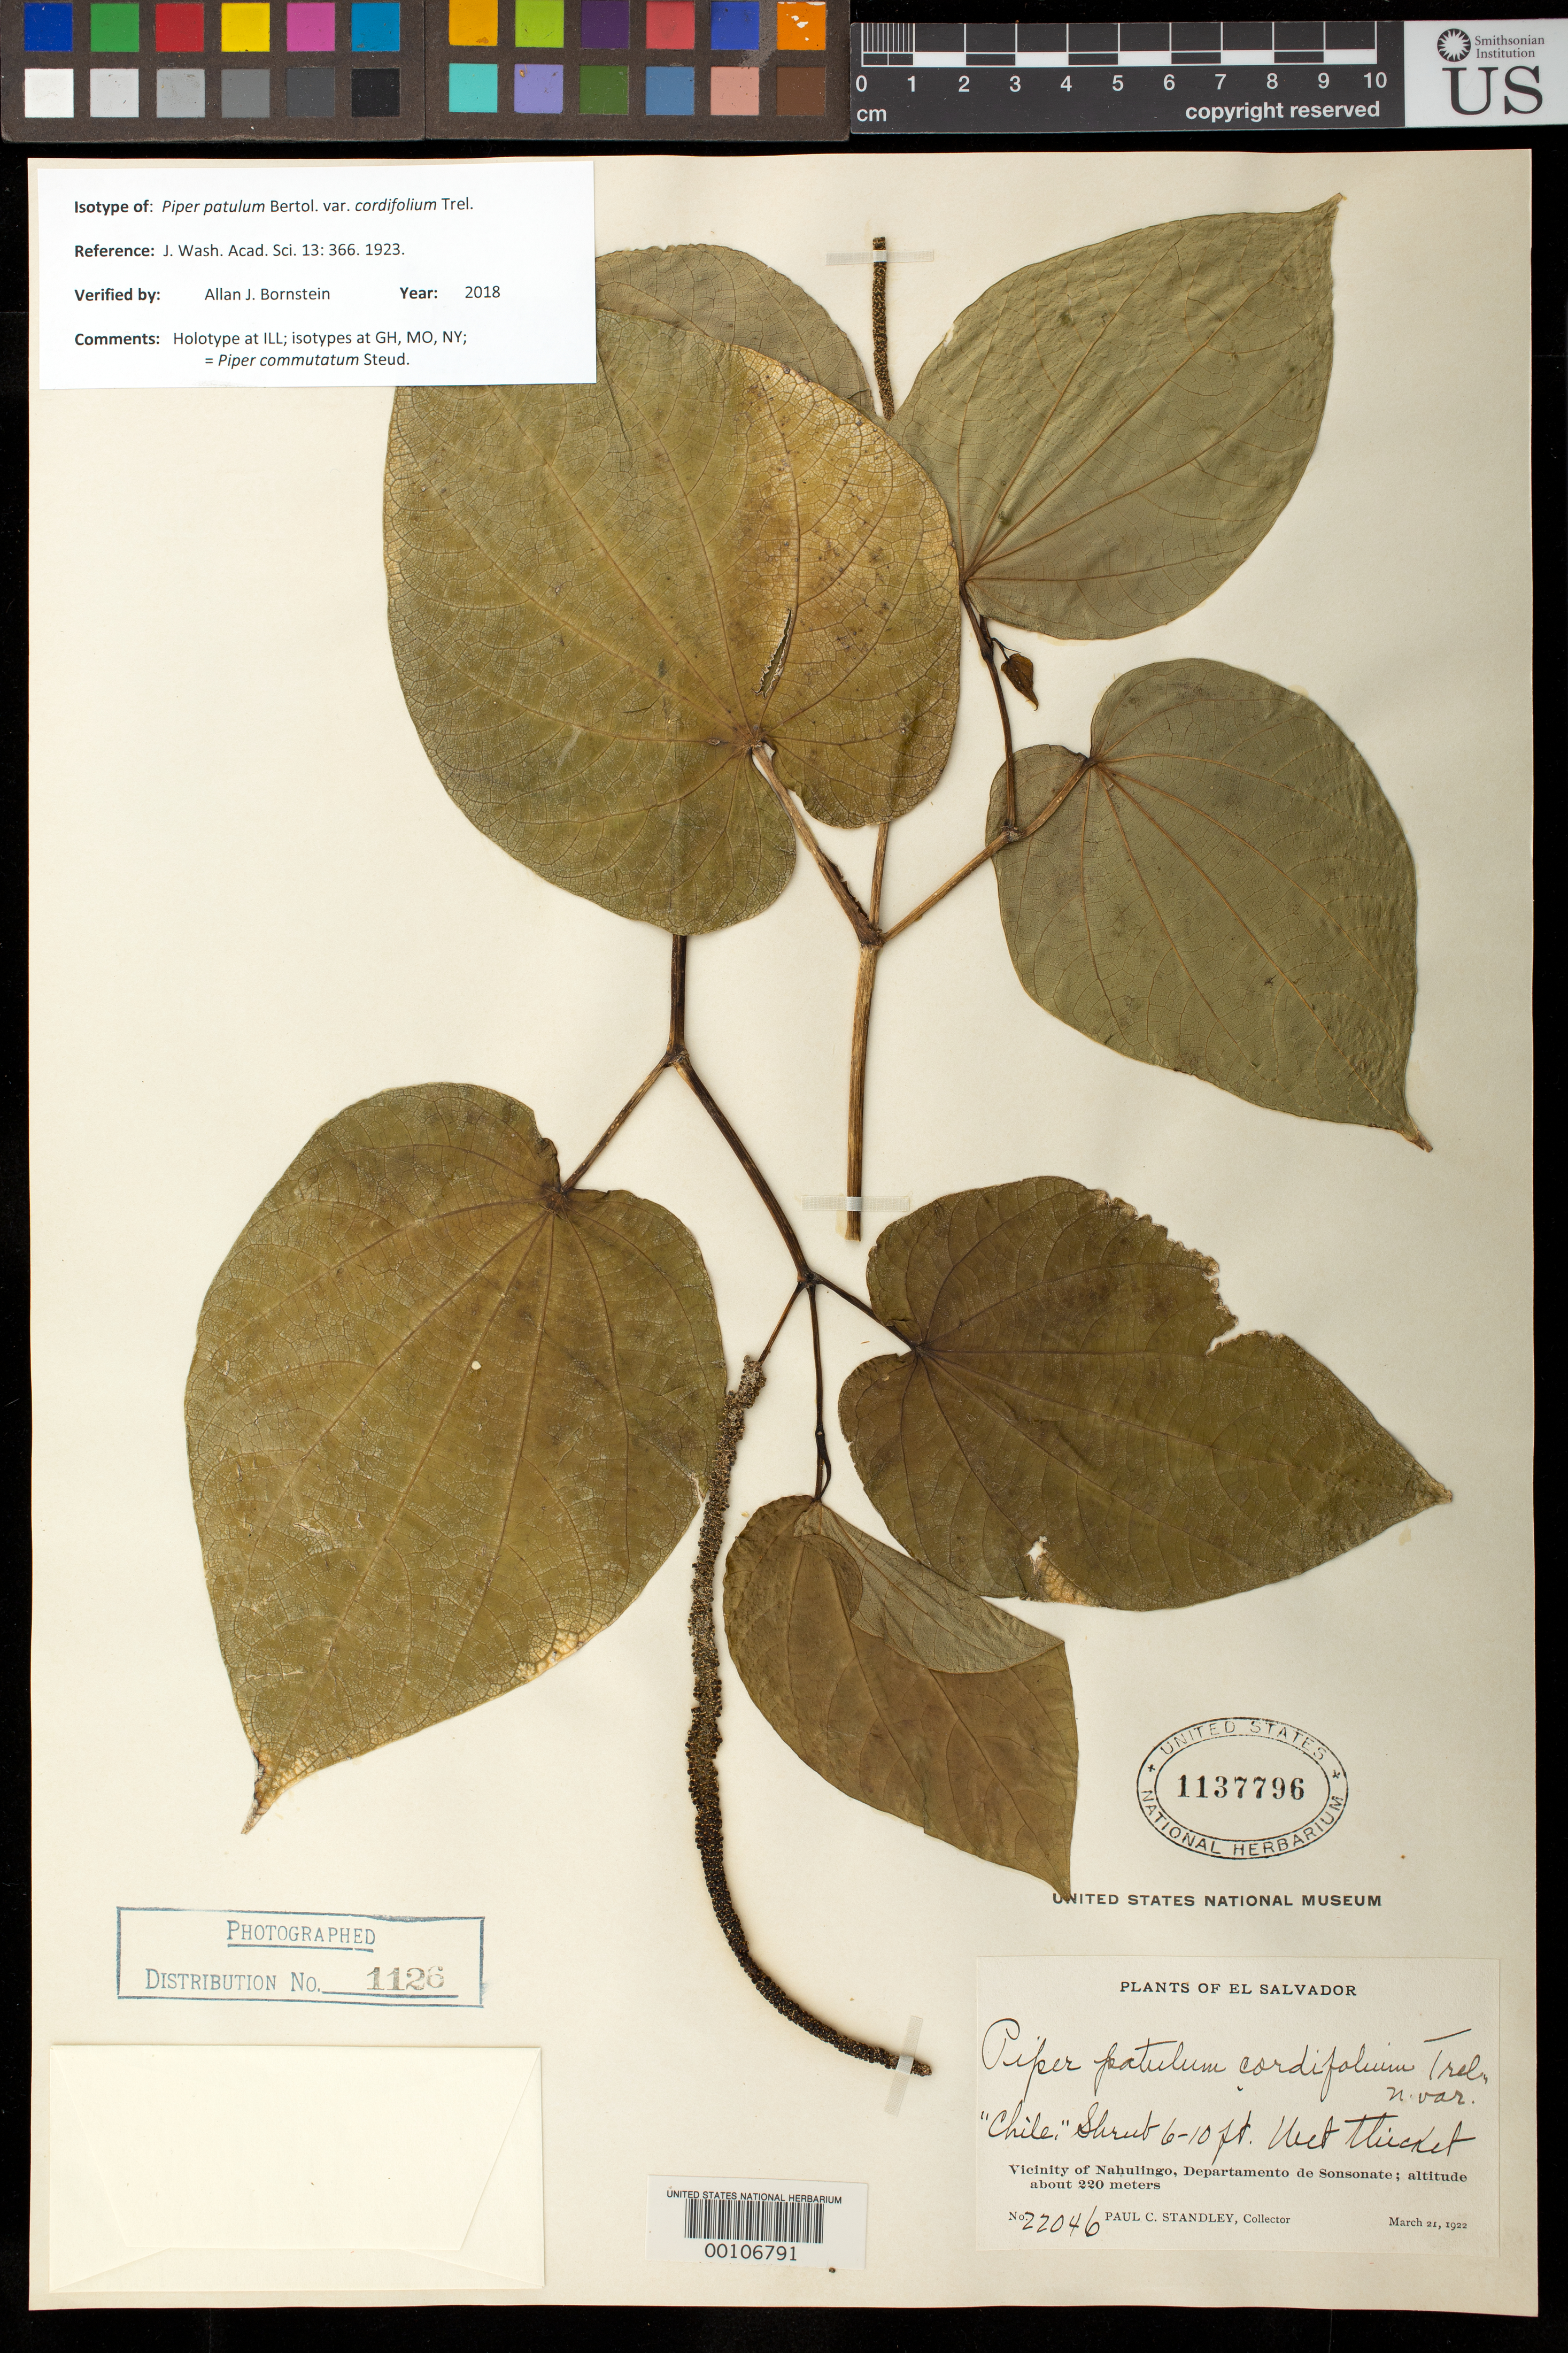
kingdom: Plantae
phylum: Tracheophyta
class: Magnoliopsida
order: Piperales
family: Piperaceae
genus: Piper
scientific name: Piper patulum var. cordifolium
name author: Trel.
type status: Isotype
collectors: P. C. Standley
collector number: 22046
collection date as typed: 21 Mar 1922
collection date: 1922-03-21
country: El Salvador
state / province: Sonsonate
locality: Nahulingo.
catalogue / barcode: US 1137796